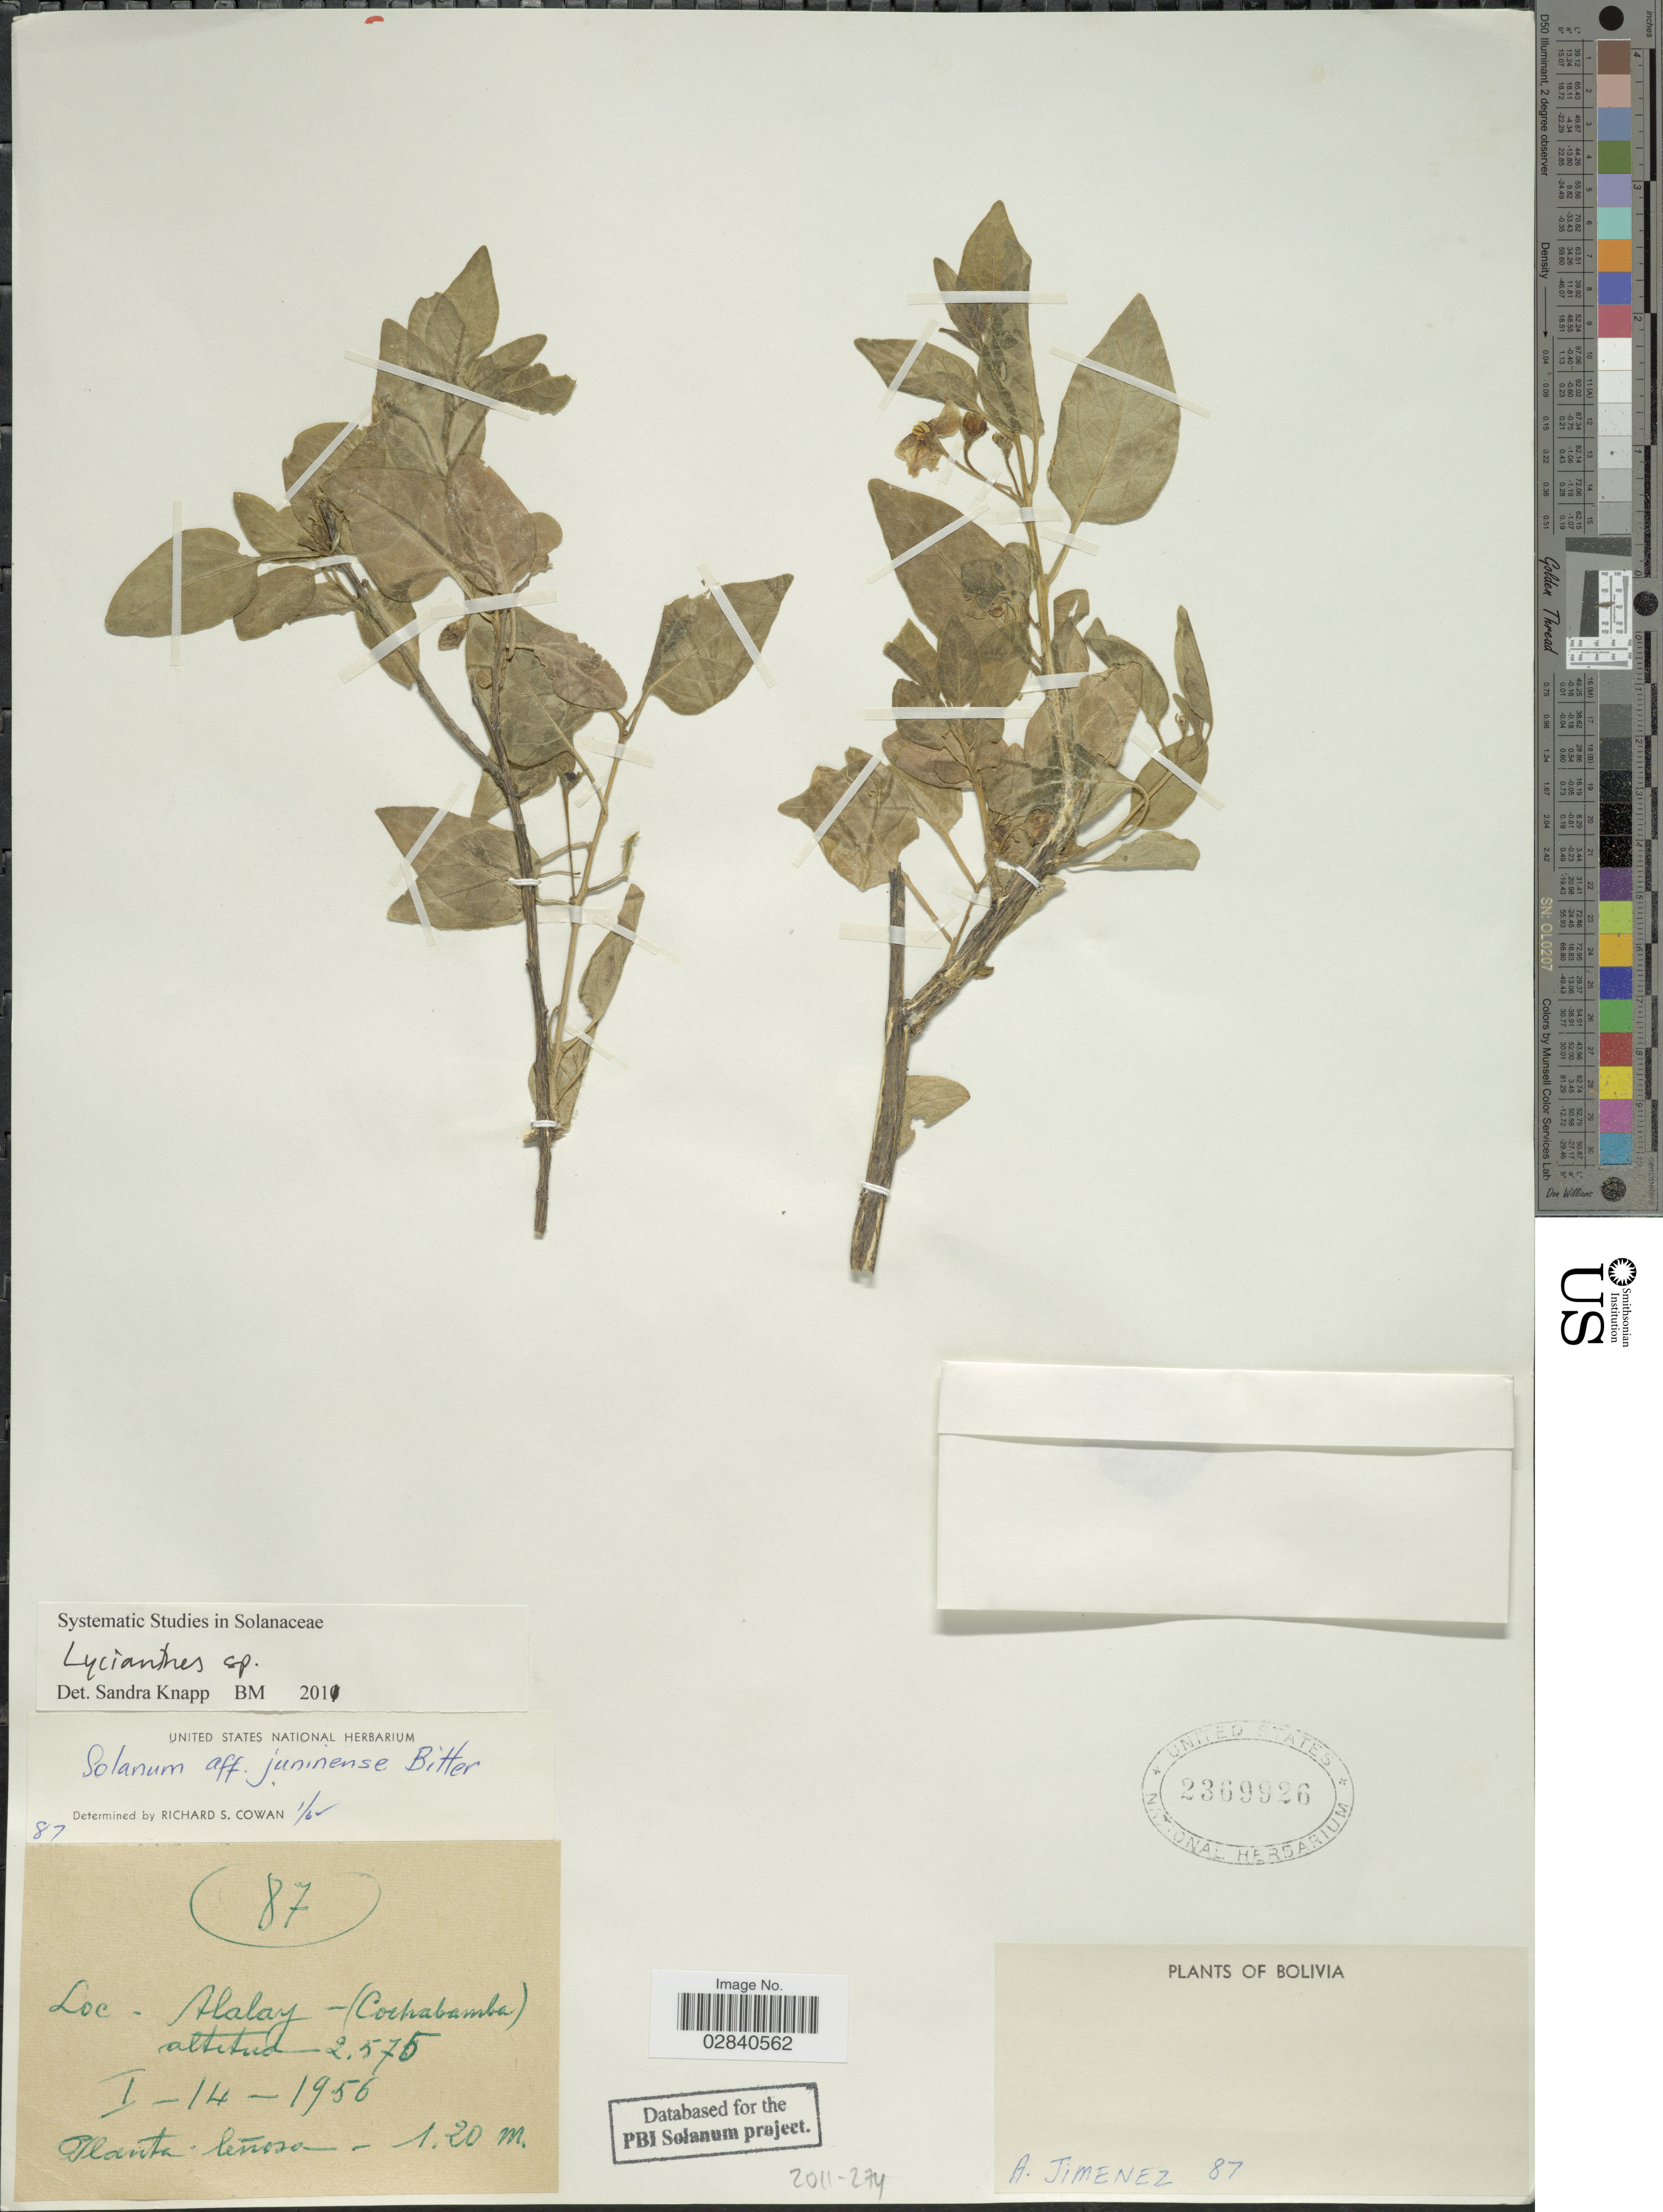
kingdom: Plantae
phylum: Tracheophyta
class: Magnoliopsida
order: Solanales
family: Solanaceae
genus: Lycianthes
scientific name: Lycianthes sp.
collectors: A. Jimenez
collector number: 87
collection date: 1956-01-14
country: Bolivia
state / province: Cochabamba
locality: Alalay - (Cochabamba).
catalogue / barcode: US 2369926